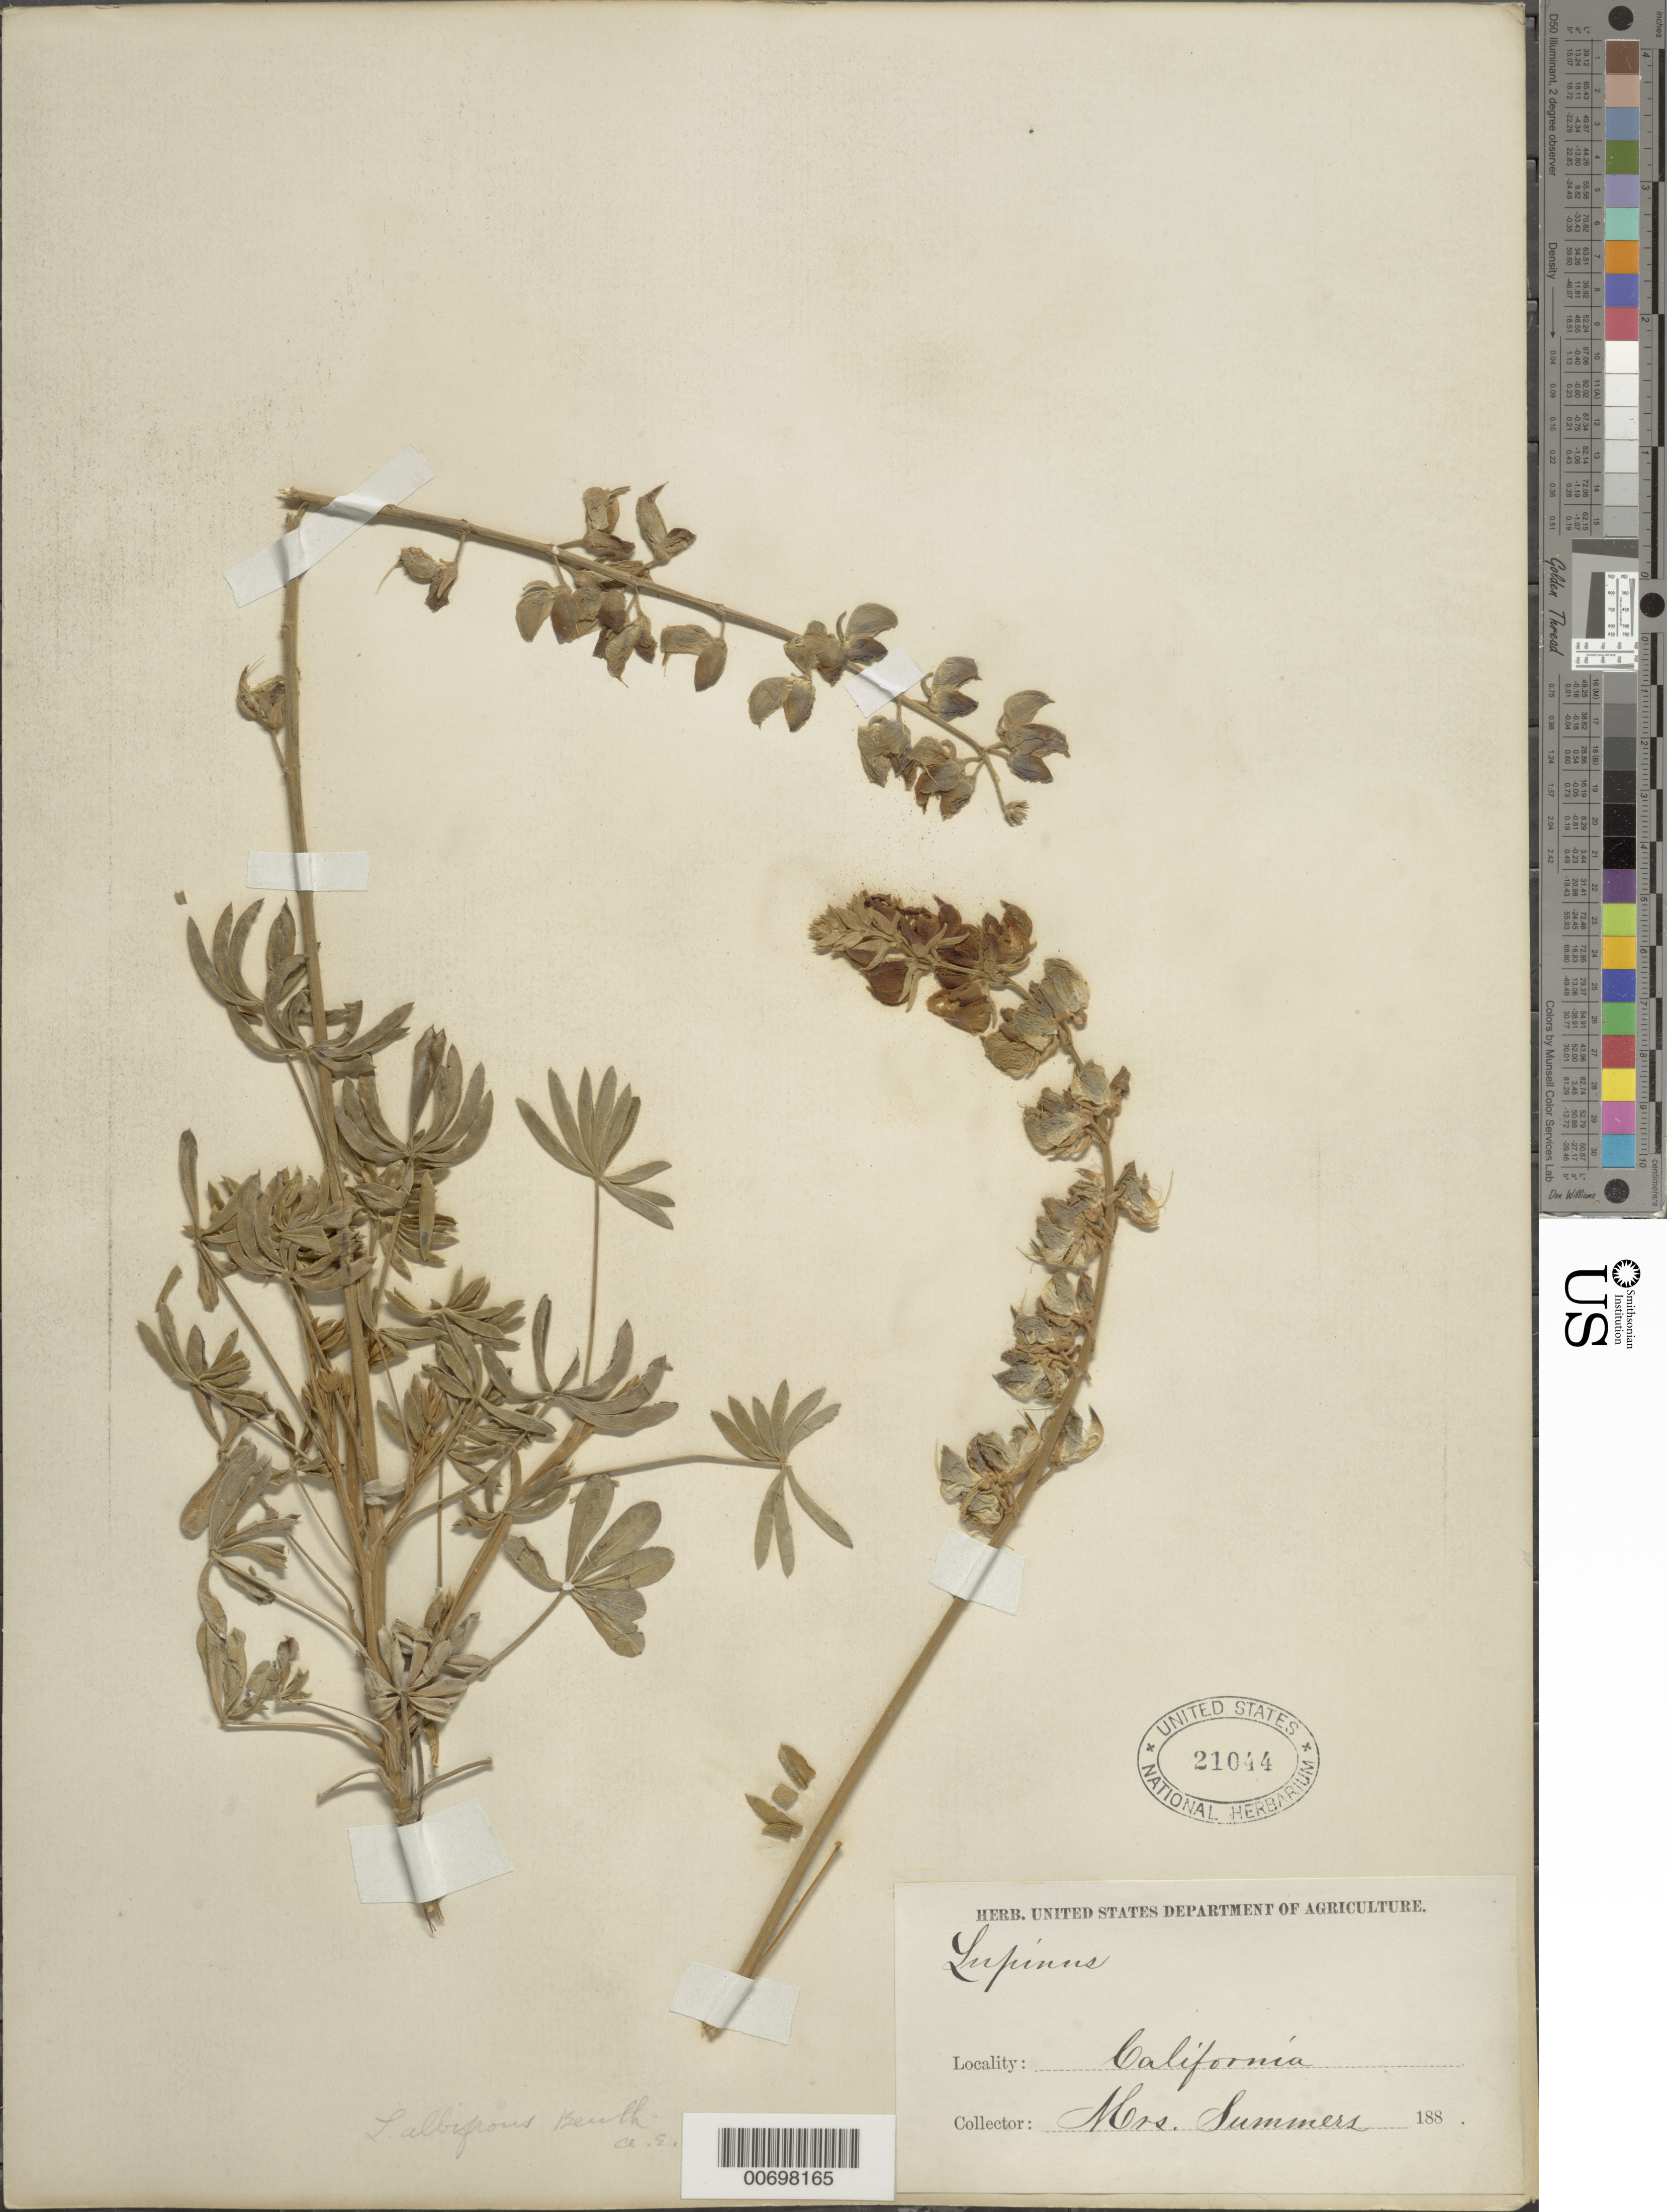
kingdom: Plantae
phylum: Tracheophyta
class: Magnoliopsida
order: Fabales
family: Fabaceae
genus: Lupinus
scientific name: Lupinus albifrons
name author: Benth.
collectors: -. Summers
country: United States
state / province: California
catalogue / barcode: US 21044